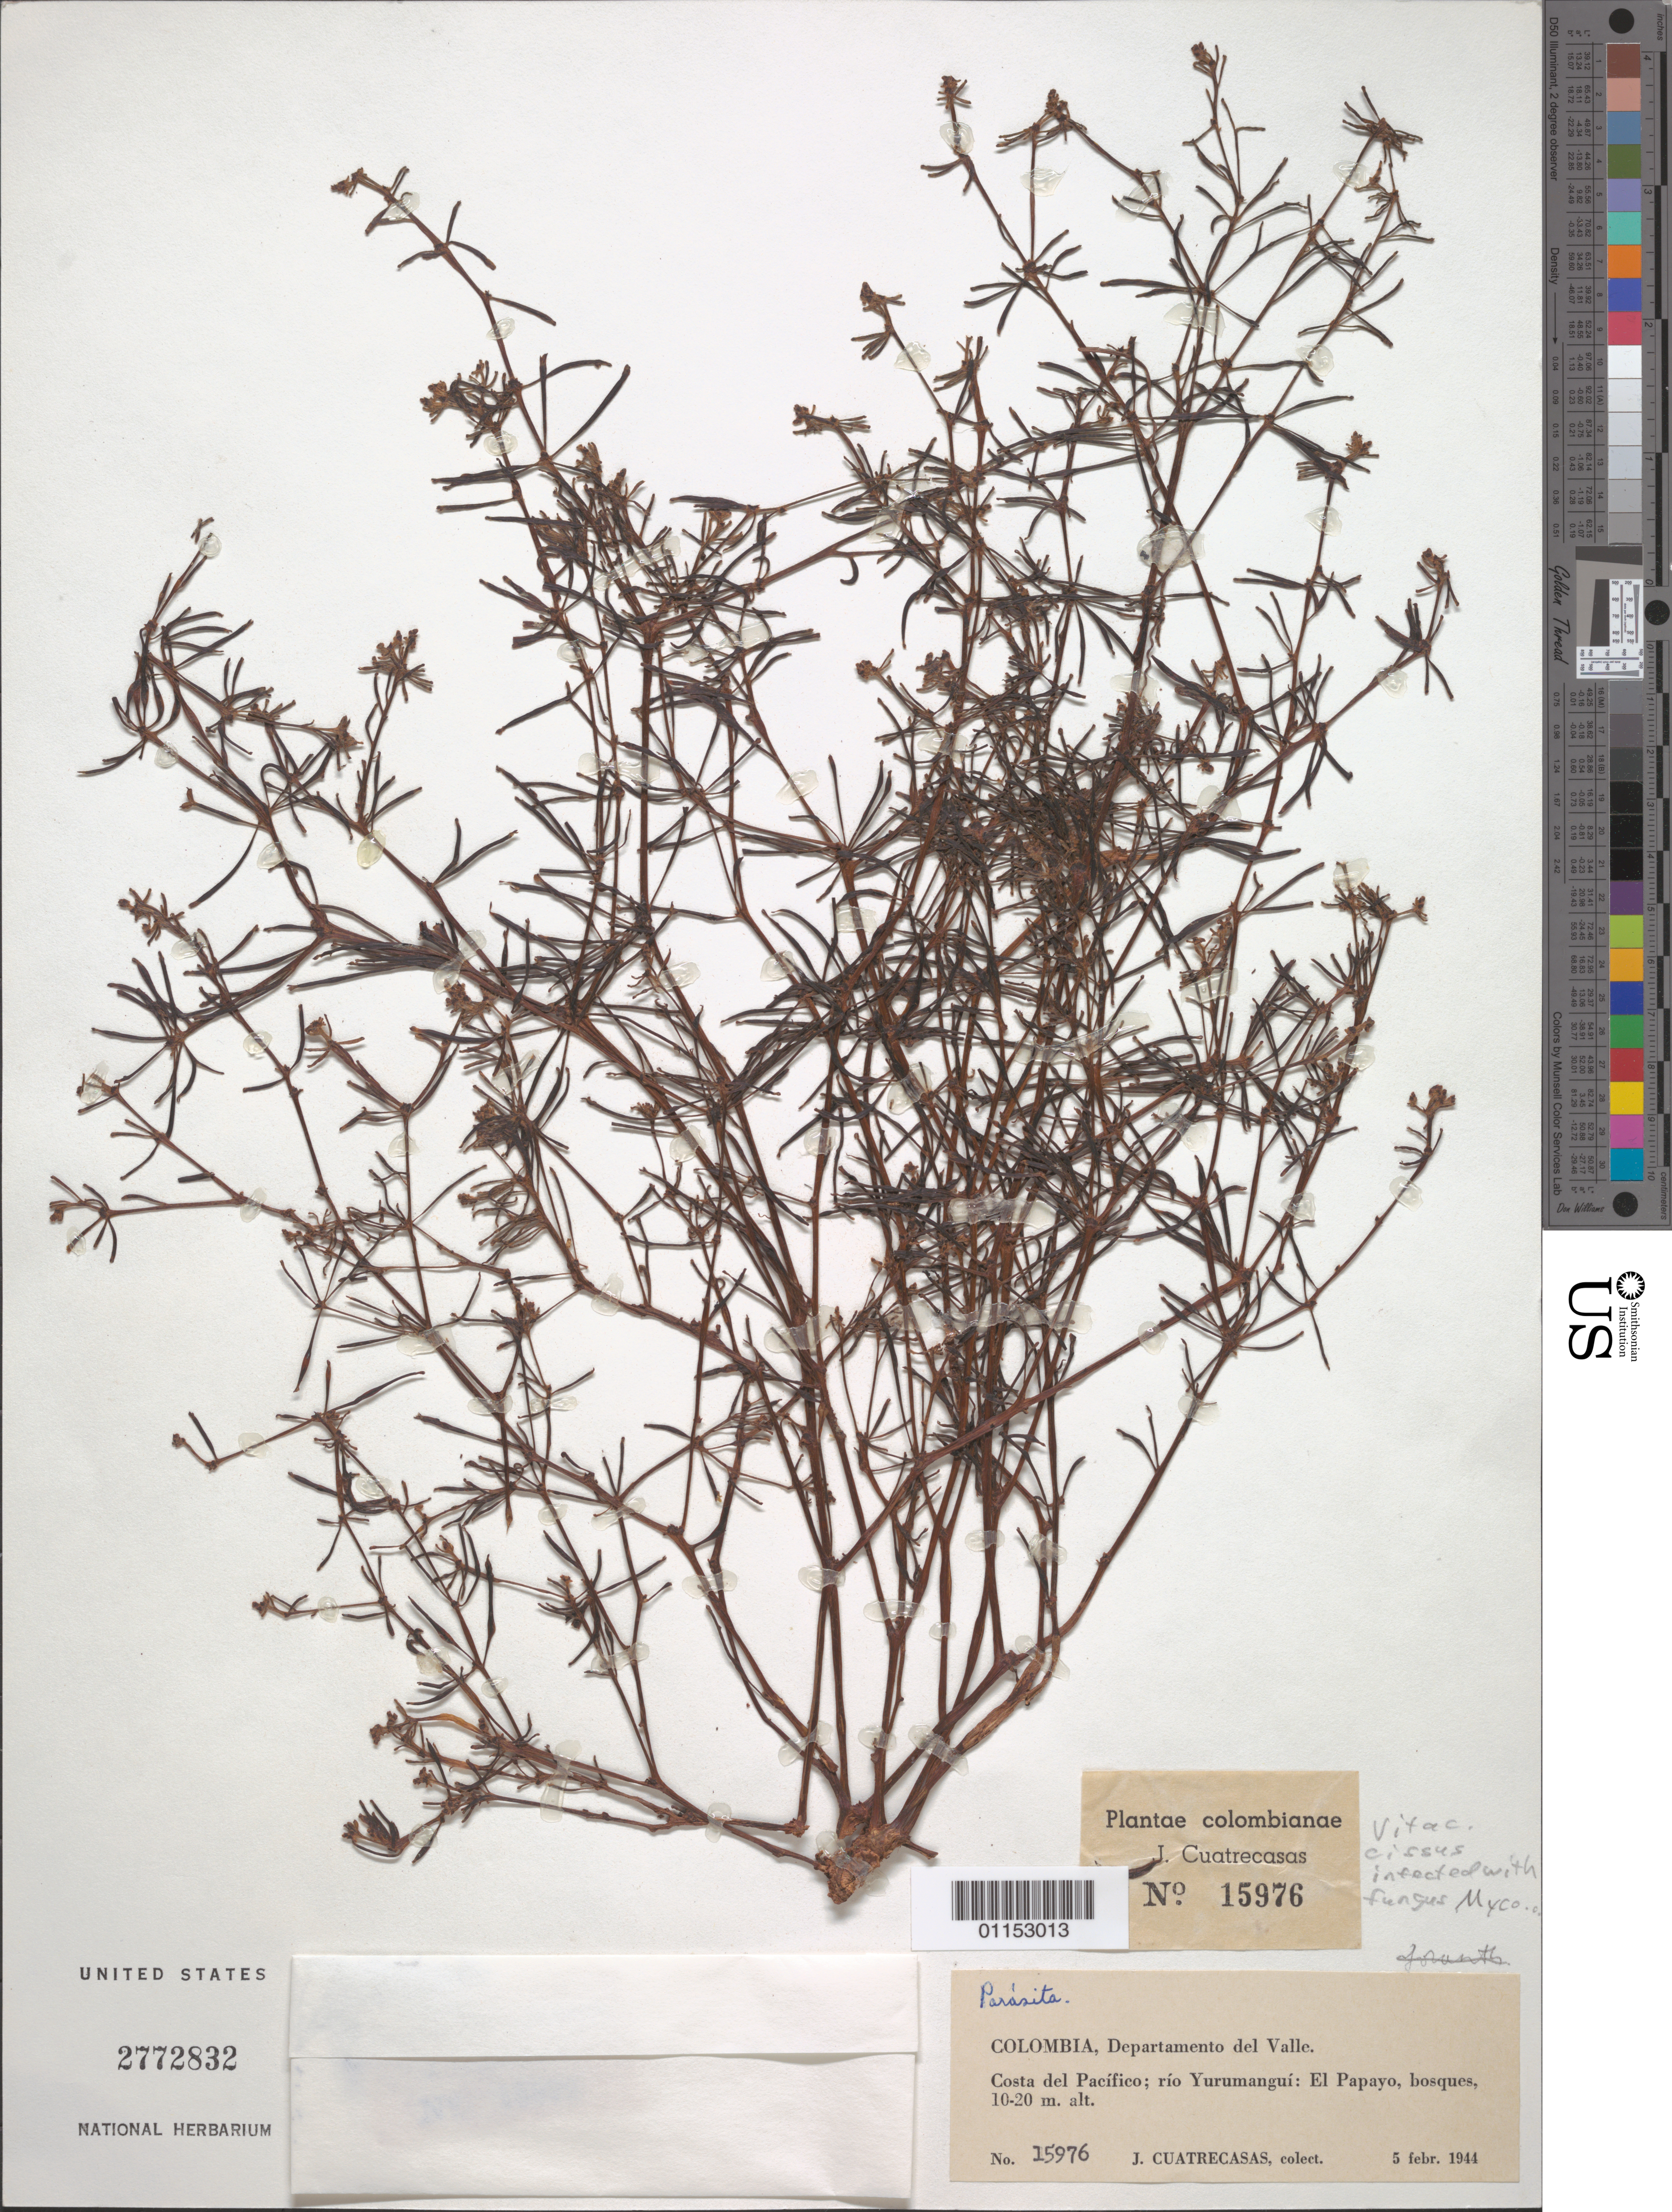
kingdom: Plantae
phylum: Tracheophyta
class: Magnoliopsida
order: Vitales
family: Vitaceae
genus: Cissus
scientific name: Cissus sp.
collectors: J. Cuatrecasas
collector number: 15976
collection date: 1944-02-05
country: Colombia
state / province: Valle del Cauca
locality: Rio Yurumangui: El Papayo.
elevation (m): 10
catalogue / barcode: US 2772832